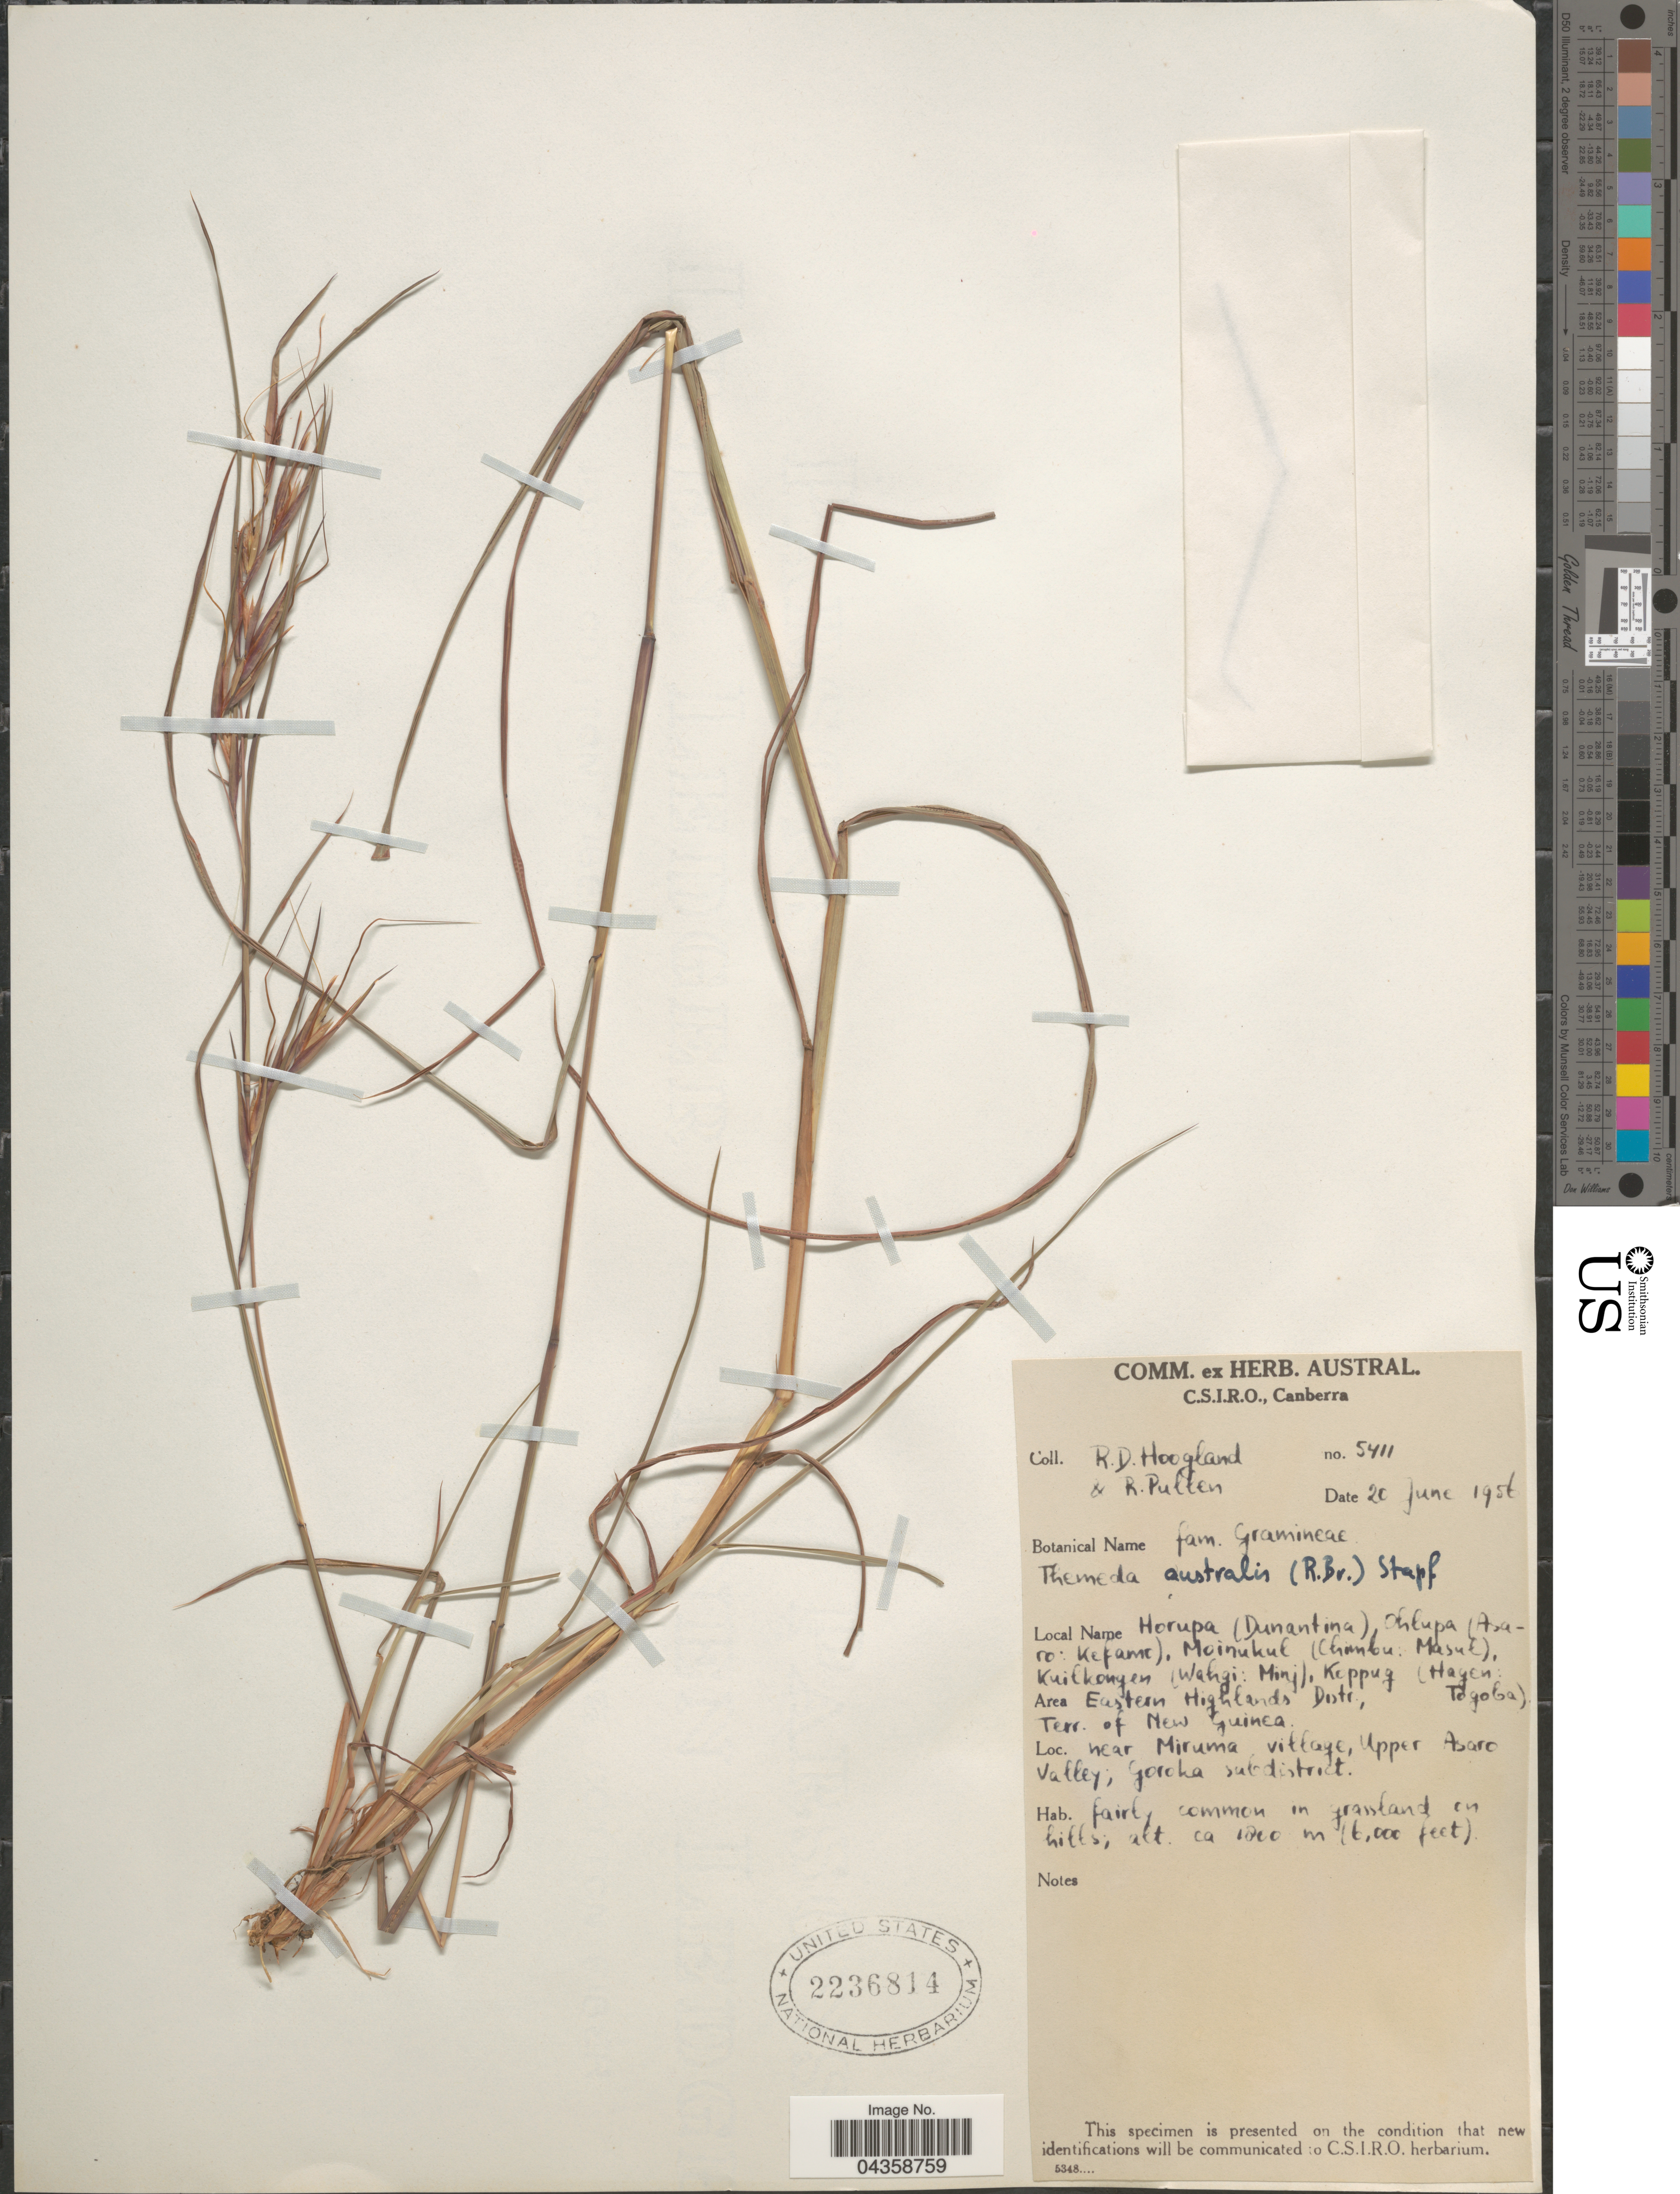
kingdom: Plantae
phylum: Tracheophyta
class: Liliopsida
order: Poales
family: Poaceae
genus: Themeda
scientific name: Themeda triandra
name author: Forssk.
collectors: R. D. Hoogland & R. Pullen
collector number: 5411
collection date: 1956-06-20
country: Papua New Guinea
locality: Area Eastern Highlands Distr., Terr. of New Guinea. Near Miruma village, Upper Asaro Valley; Goroka subdistrict.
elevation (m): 1829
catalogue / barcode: US 2236814